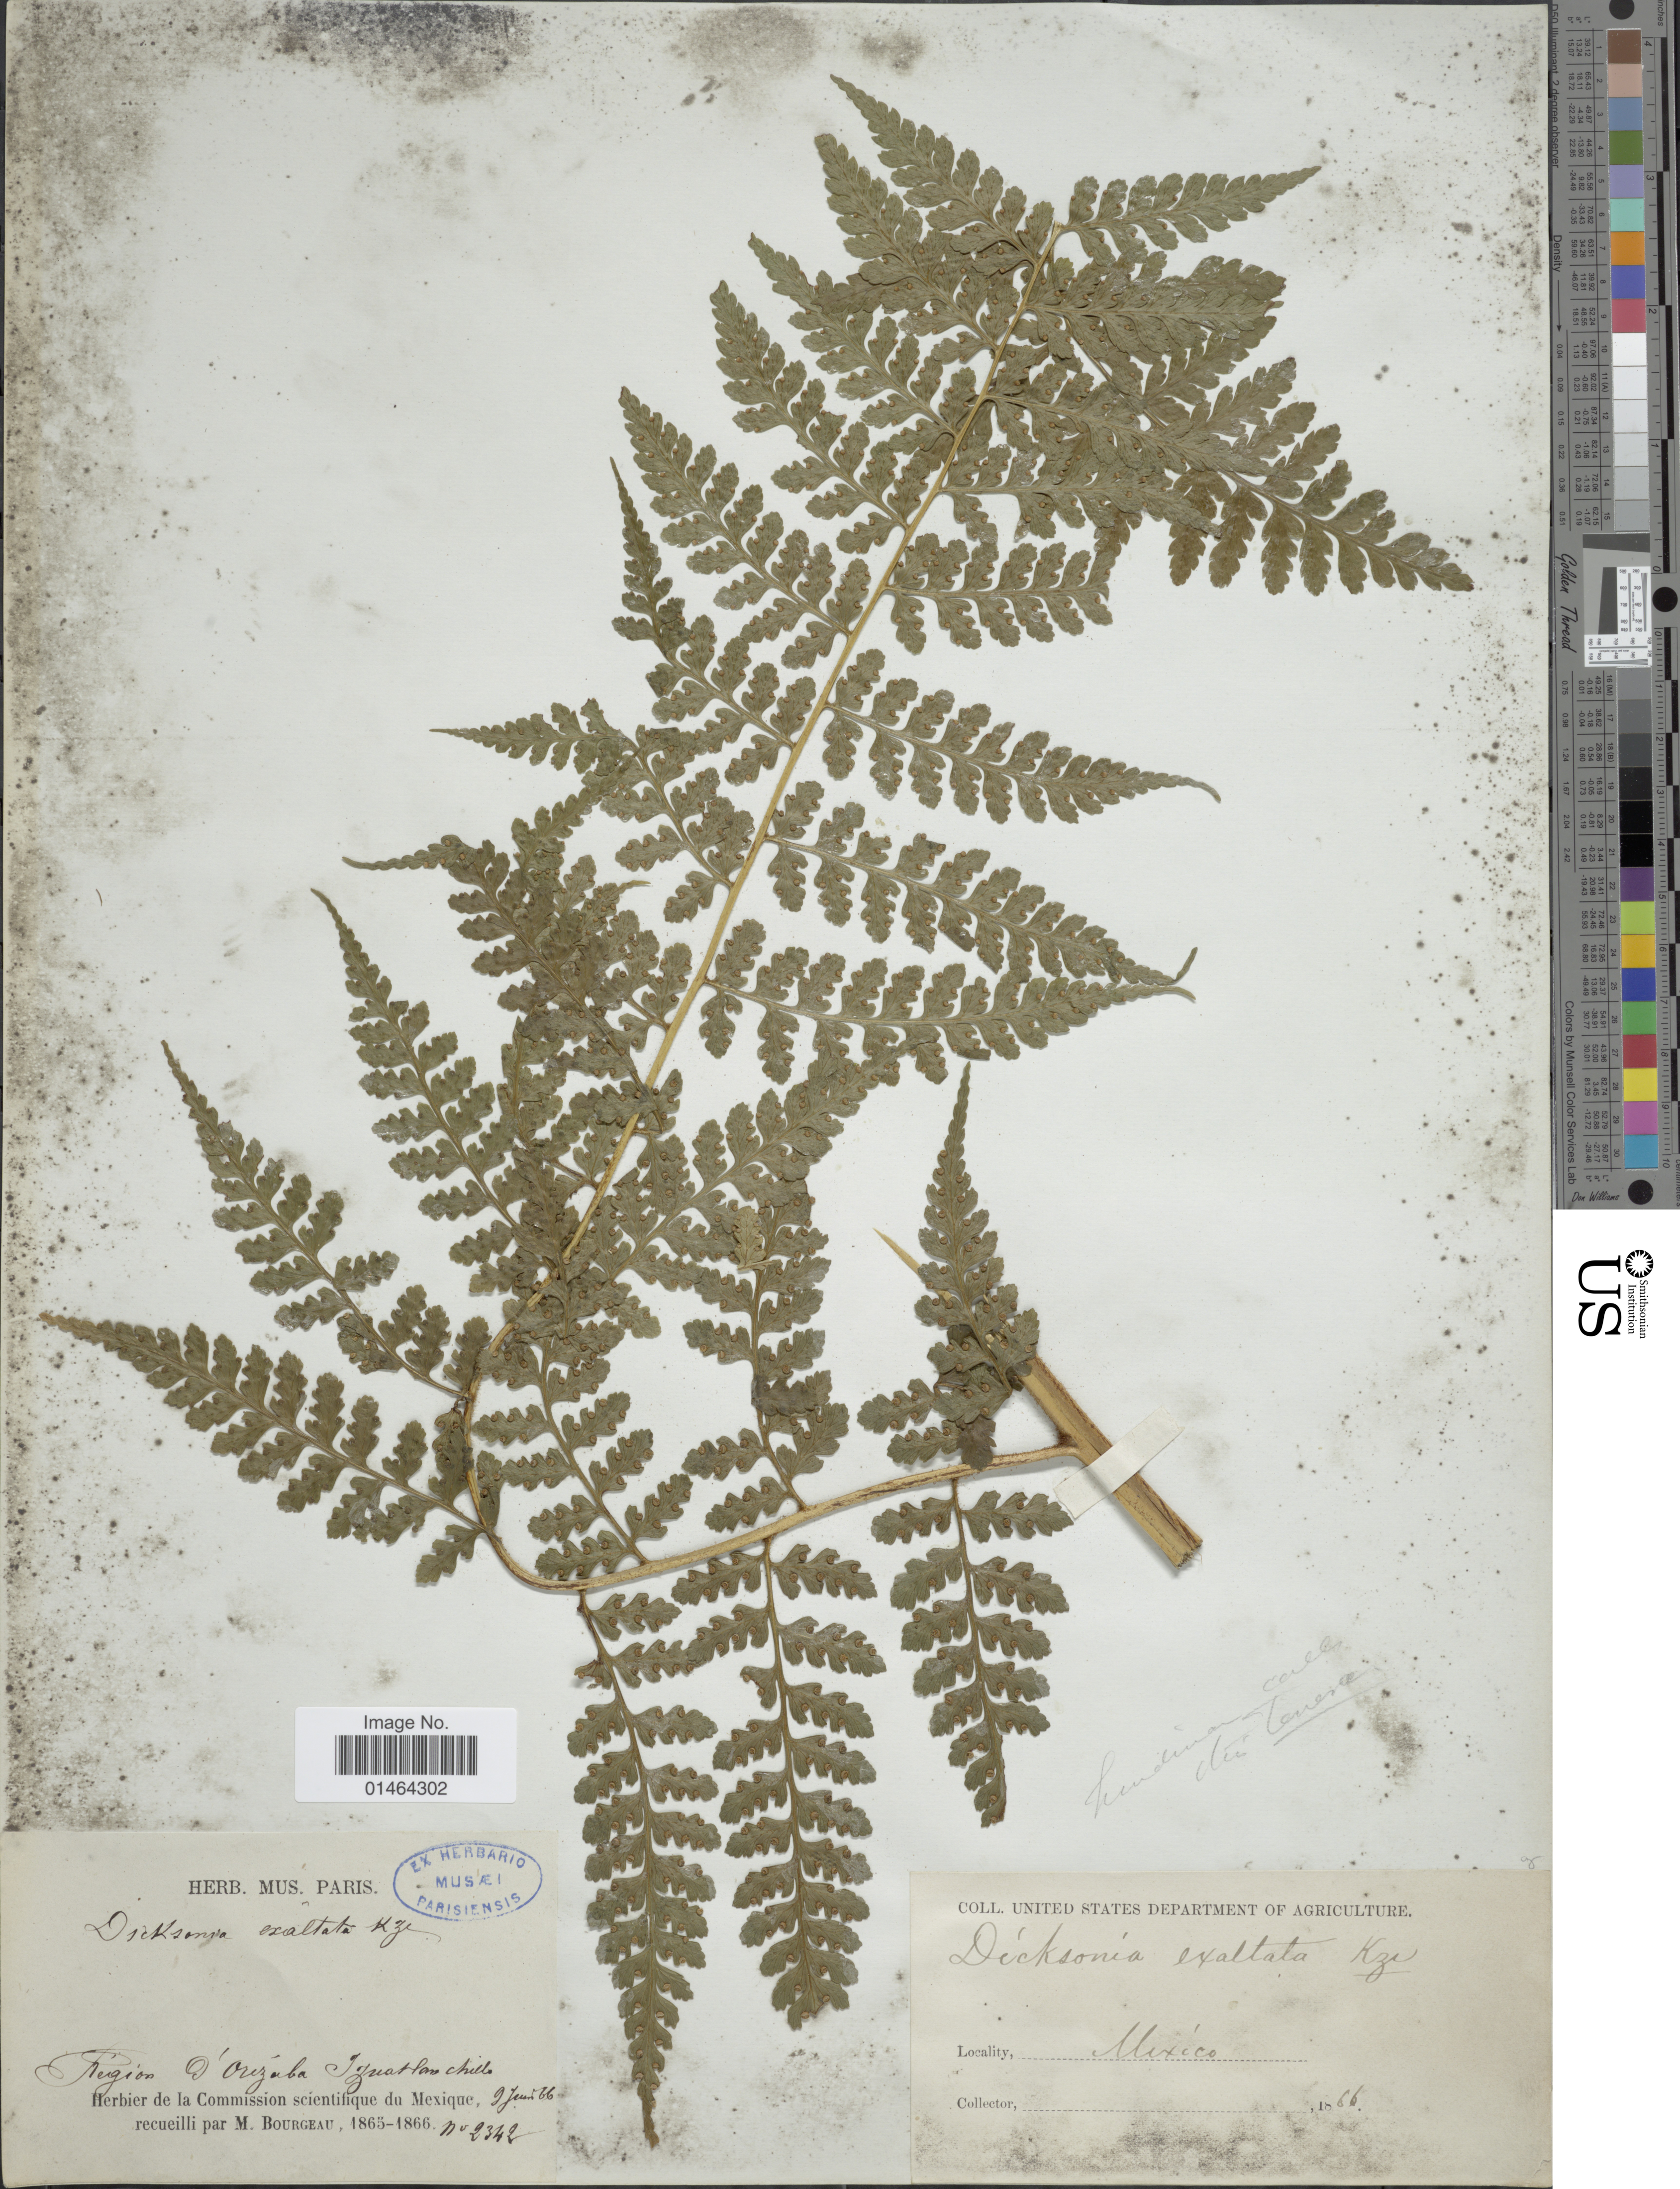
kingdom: Plantae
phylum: Tracheophyta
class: Polypodiopsida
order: Polypodiales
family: Dennstaedtiaceae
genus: Dennstaedtia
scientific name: Dennstaedtia sp.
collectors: M. Bourgeau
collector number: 2342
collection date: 1866-06-02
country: Mexico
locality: Region d'Orizaba Izuatlanchillo